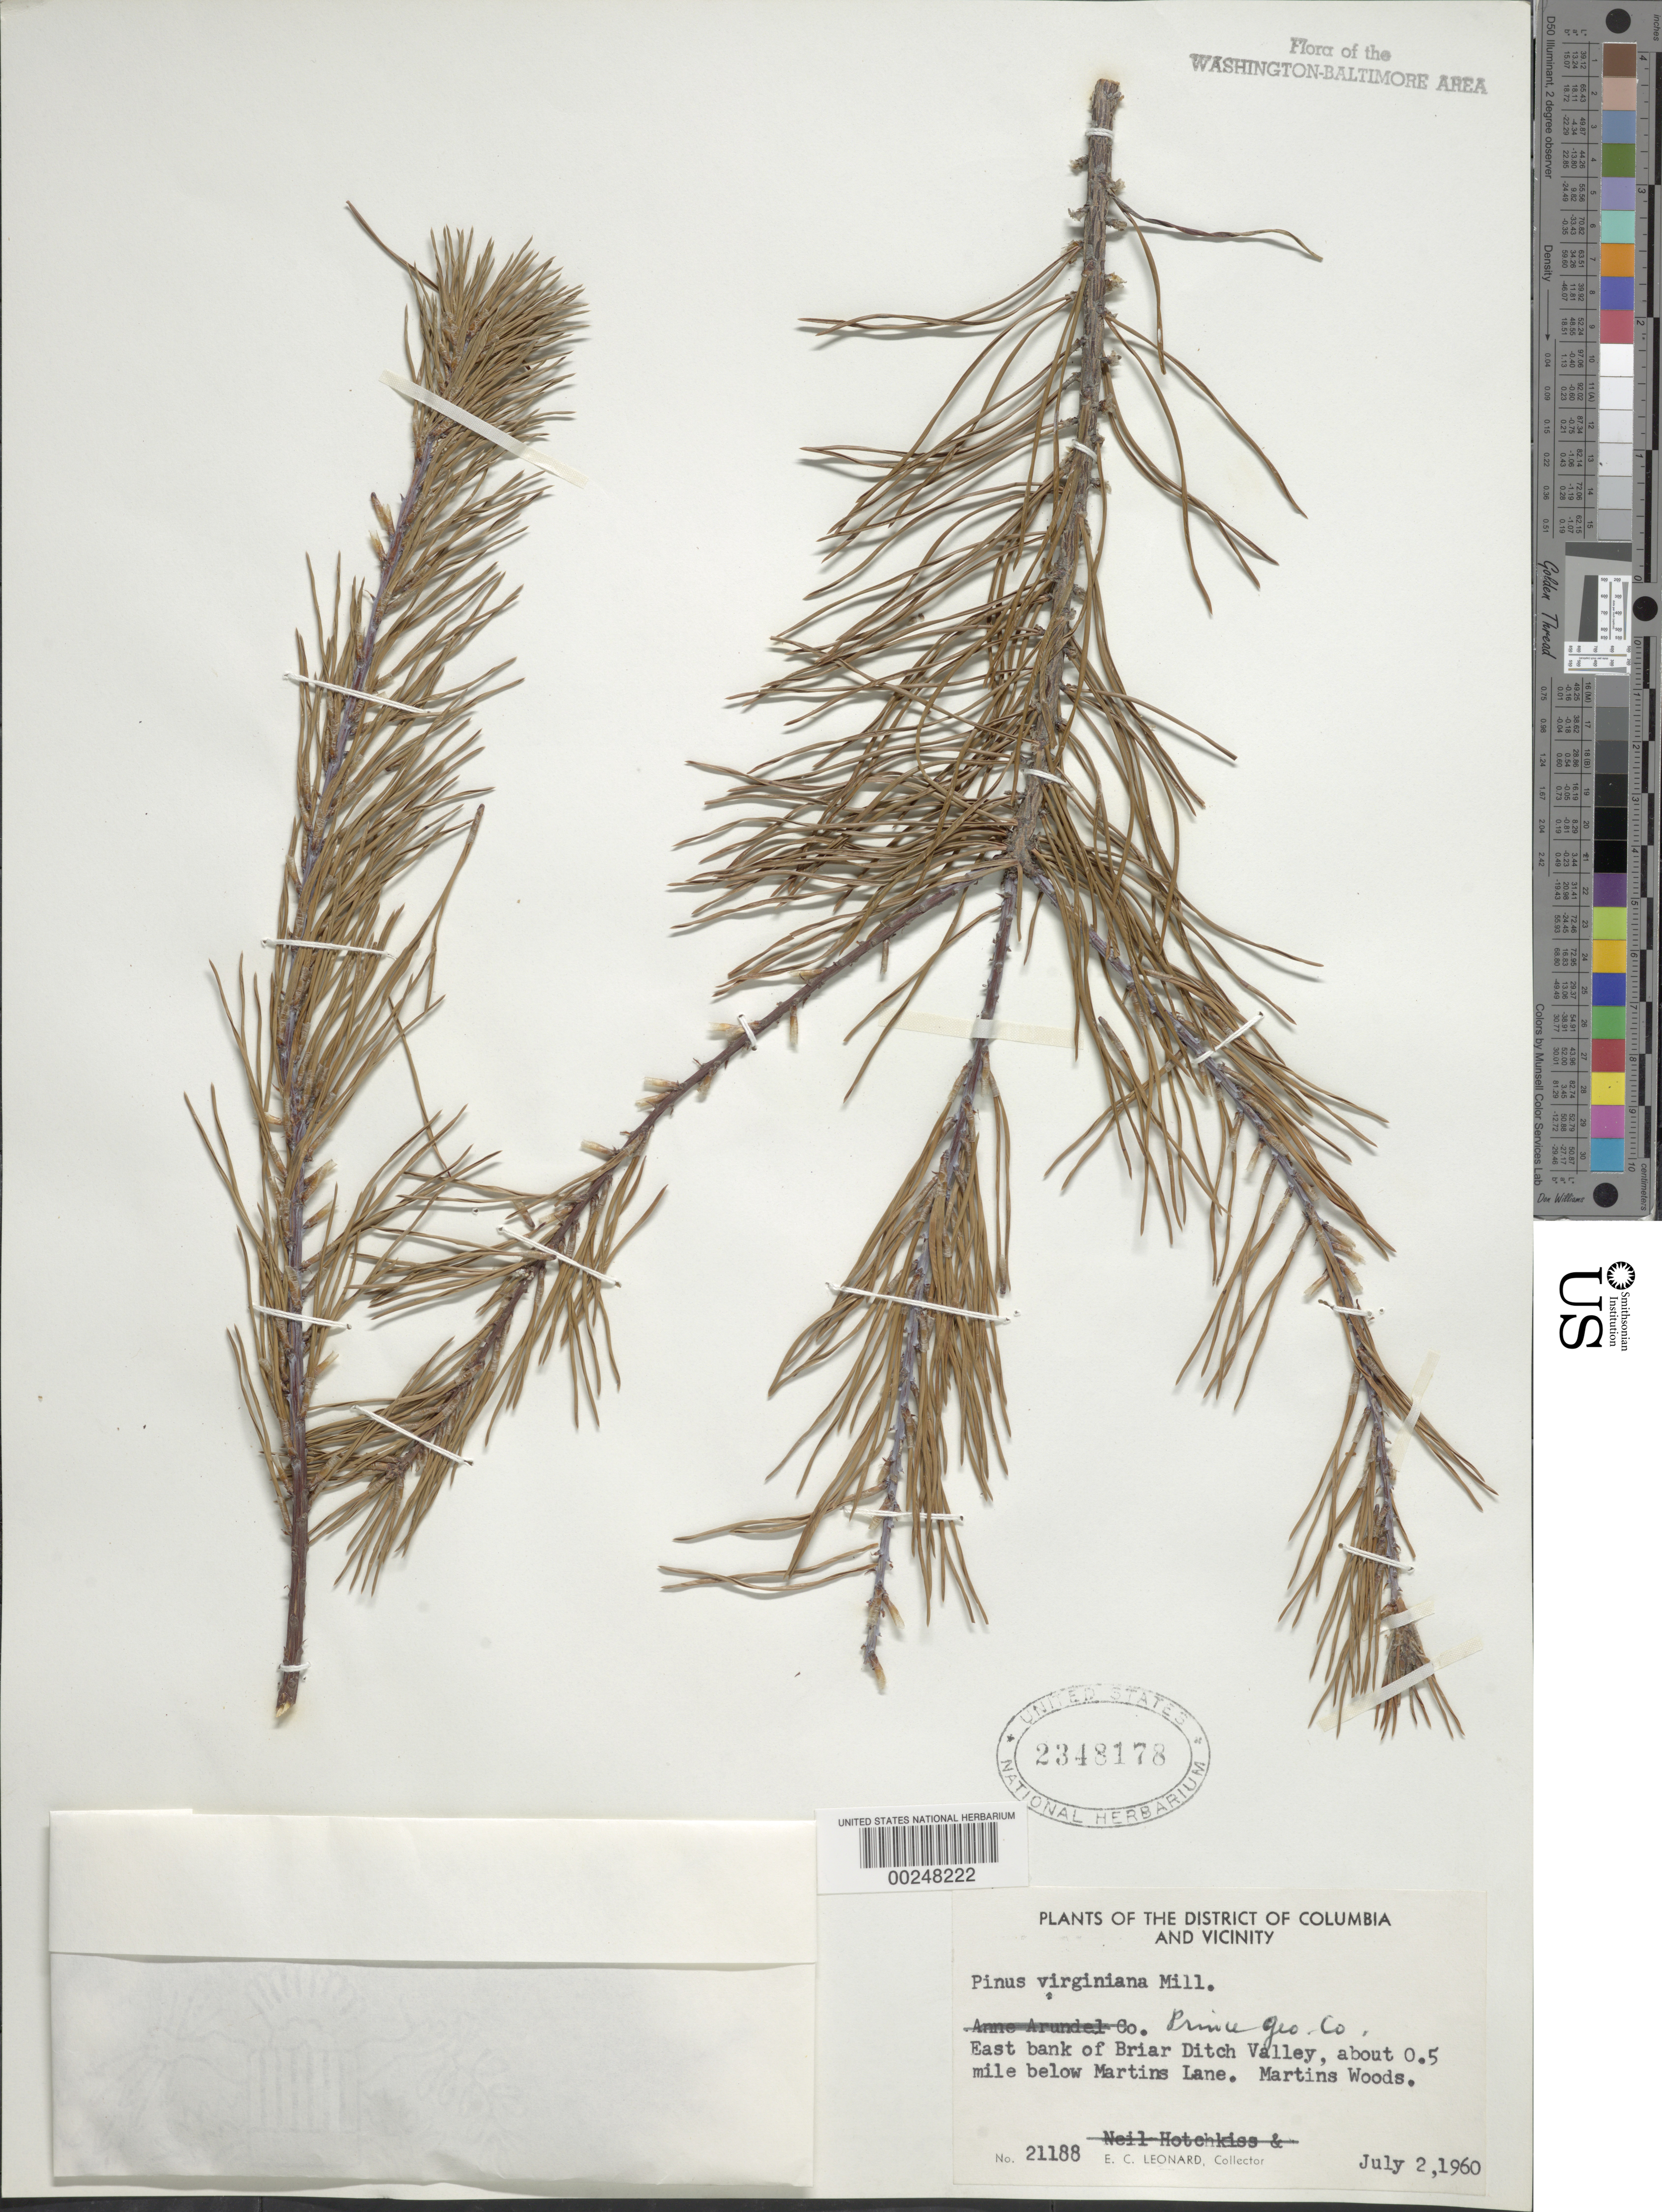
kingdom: Plantae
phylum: Tracheophyta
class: Pinopsida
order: Pinales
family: Pinaceae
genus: Pinus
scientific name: Pinus virginiana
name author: Mill.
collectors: E. C. Leonard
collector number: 21188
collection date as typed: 02 Jul 1960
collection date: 1960-07-02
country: United States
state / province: Maryland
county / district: Prince George's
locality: E bank of Briar Ditch Valley, .5 Mi below Martins Lane, Martins Woods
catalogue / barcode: US 2348178